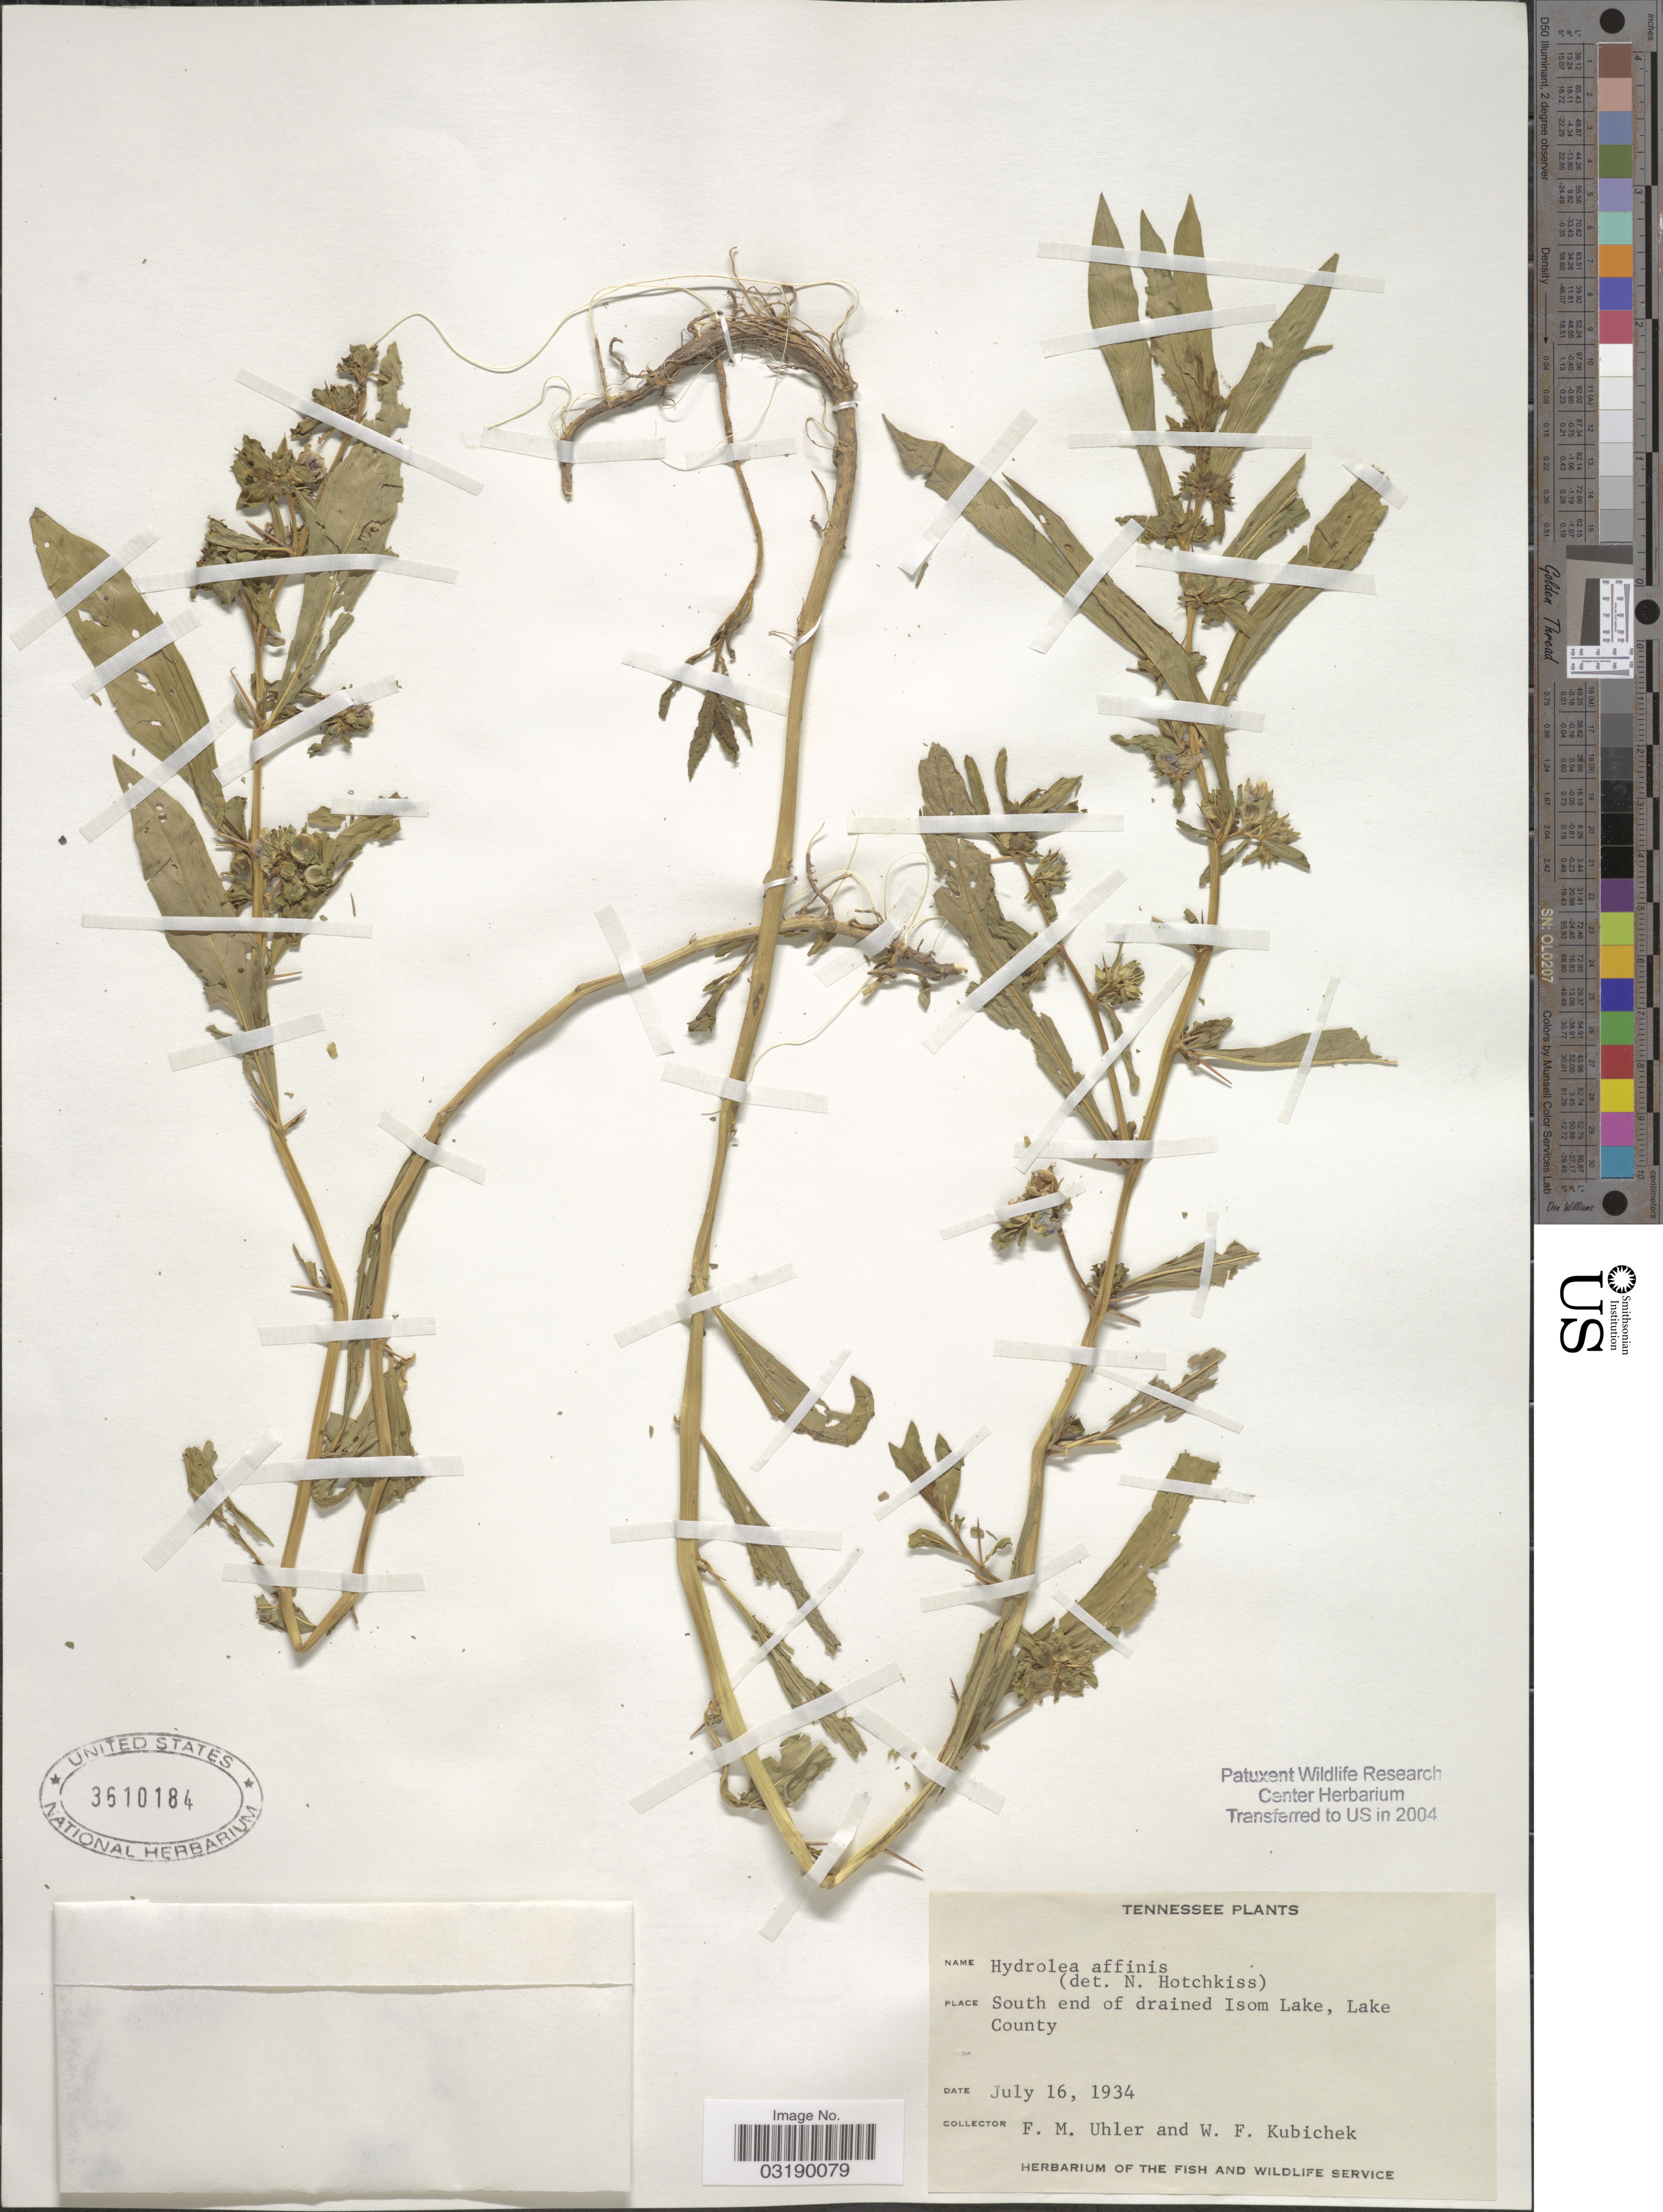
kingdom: Plantae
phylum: Tracheophyta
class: Magnoliopsida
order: Solanales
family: Hydroleaceae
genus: Hydrolea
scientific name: Hydrolea affinis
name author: A. Gray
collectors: F. M. Uhler & W. Kubichek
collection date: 1934-07-16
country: United States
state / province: Tennessee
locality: South end of drained Isom Lake, Lake County.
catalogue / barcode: US 3610184